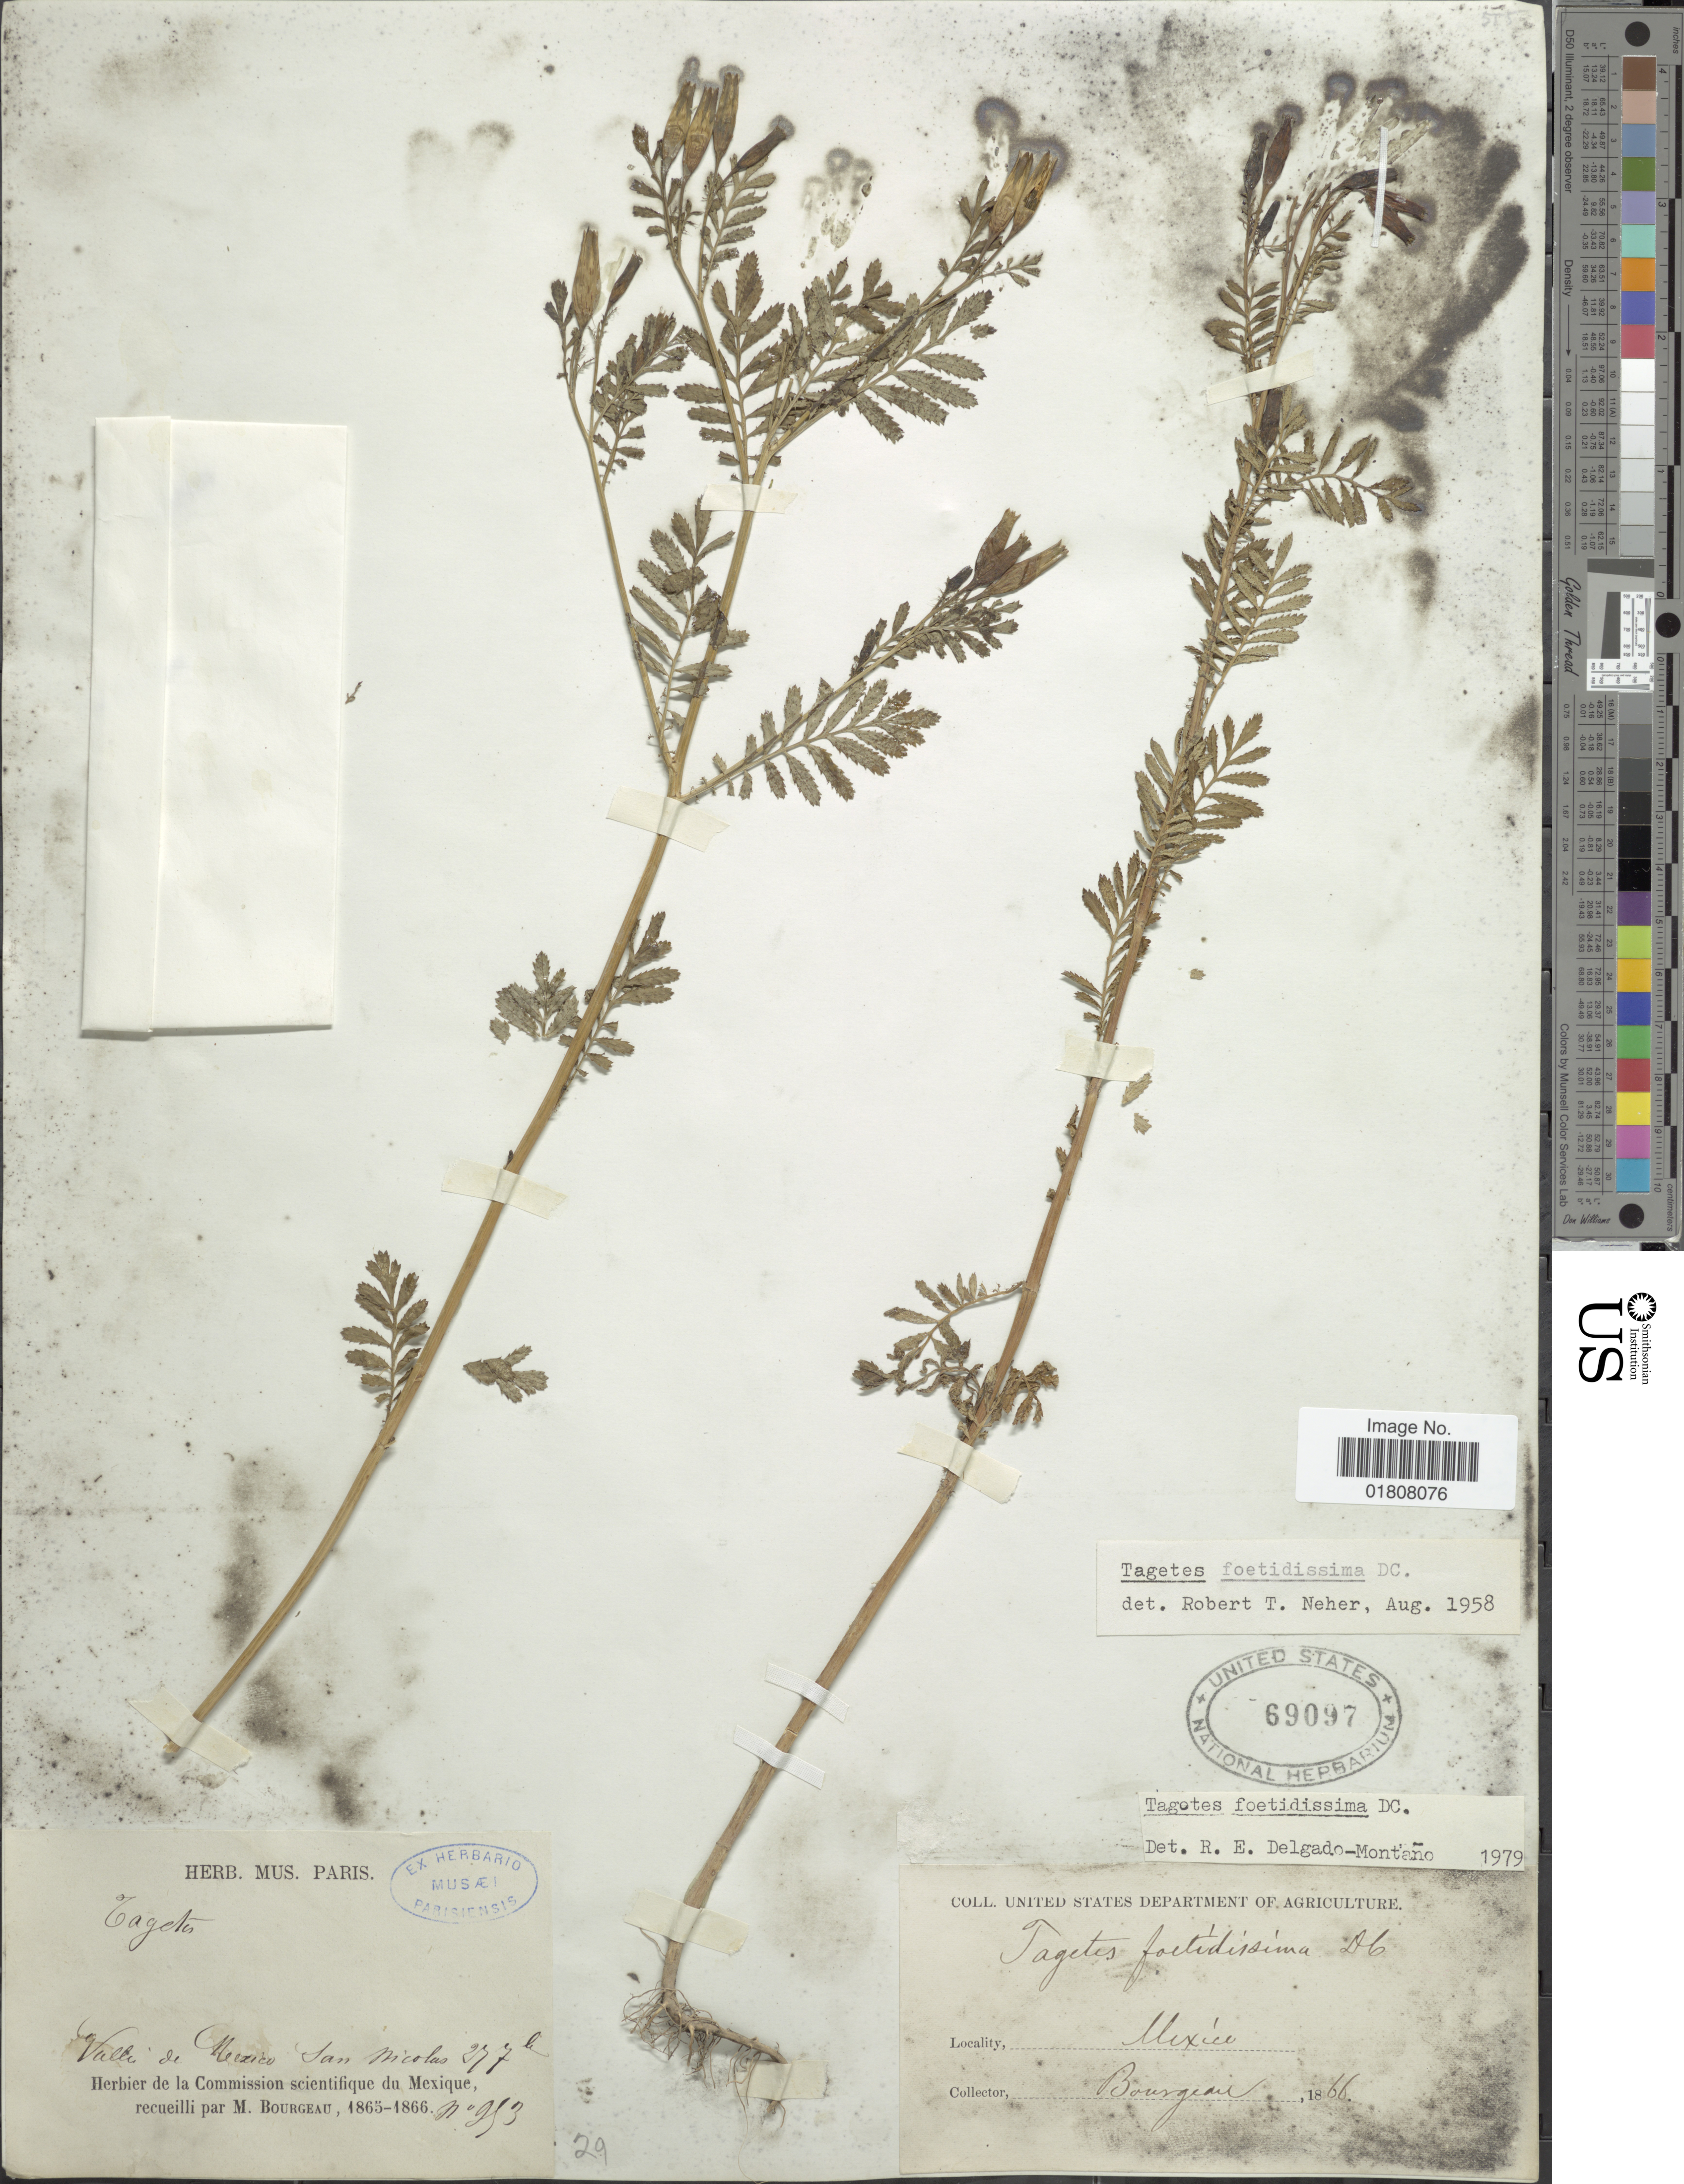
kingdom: Plantae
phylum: Tracheophyta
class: Magnoliopsida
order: Asterales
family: Asteraceae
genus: Tagetes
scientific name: Tagetes foetidissima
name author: DC.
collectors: M. Bourgeau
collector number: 953*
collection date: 1865-09-27/1866-09-27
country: Mexico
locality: Vallei de Mexico, San Nicolas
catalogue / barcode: US 69097